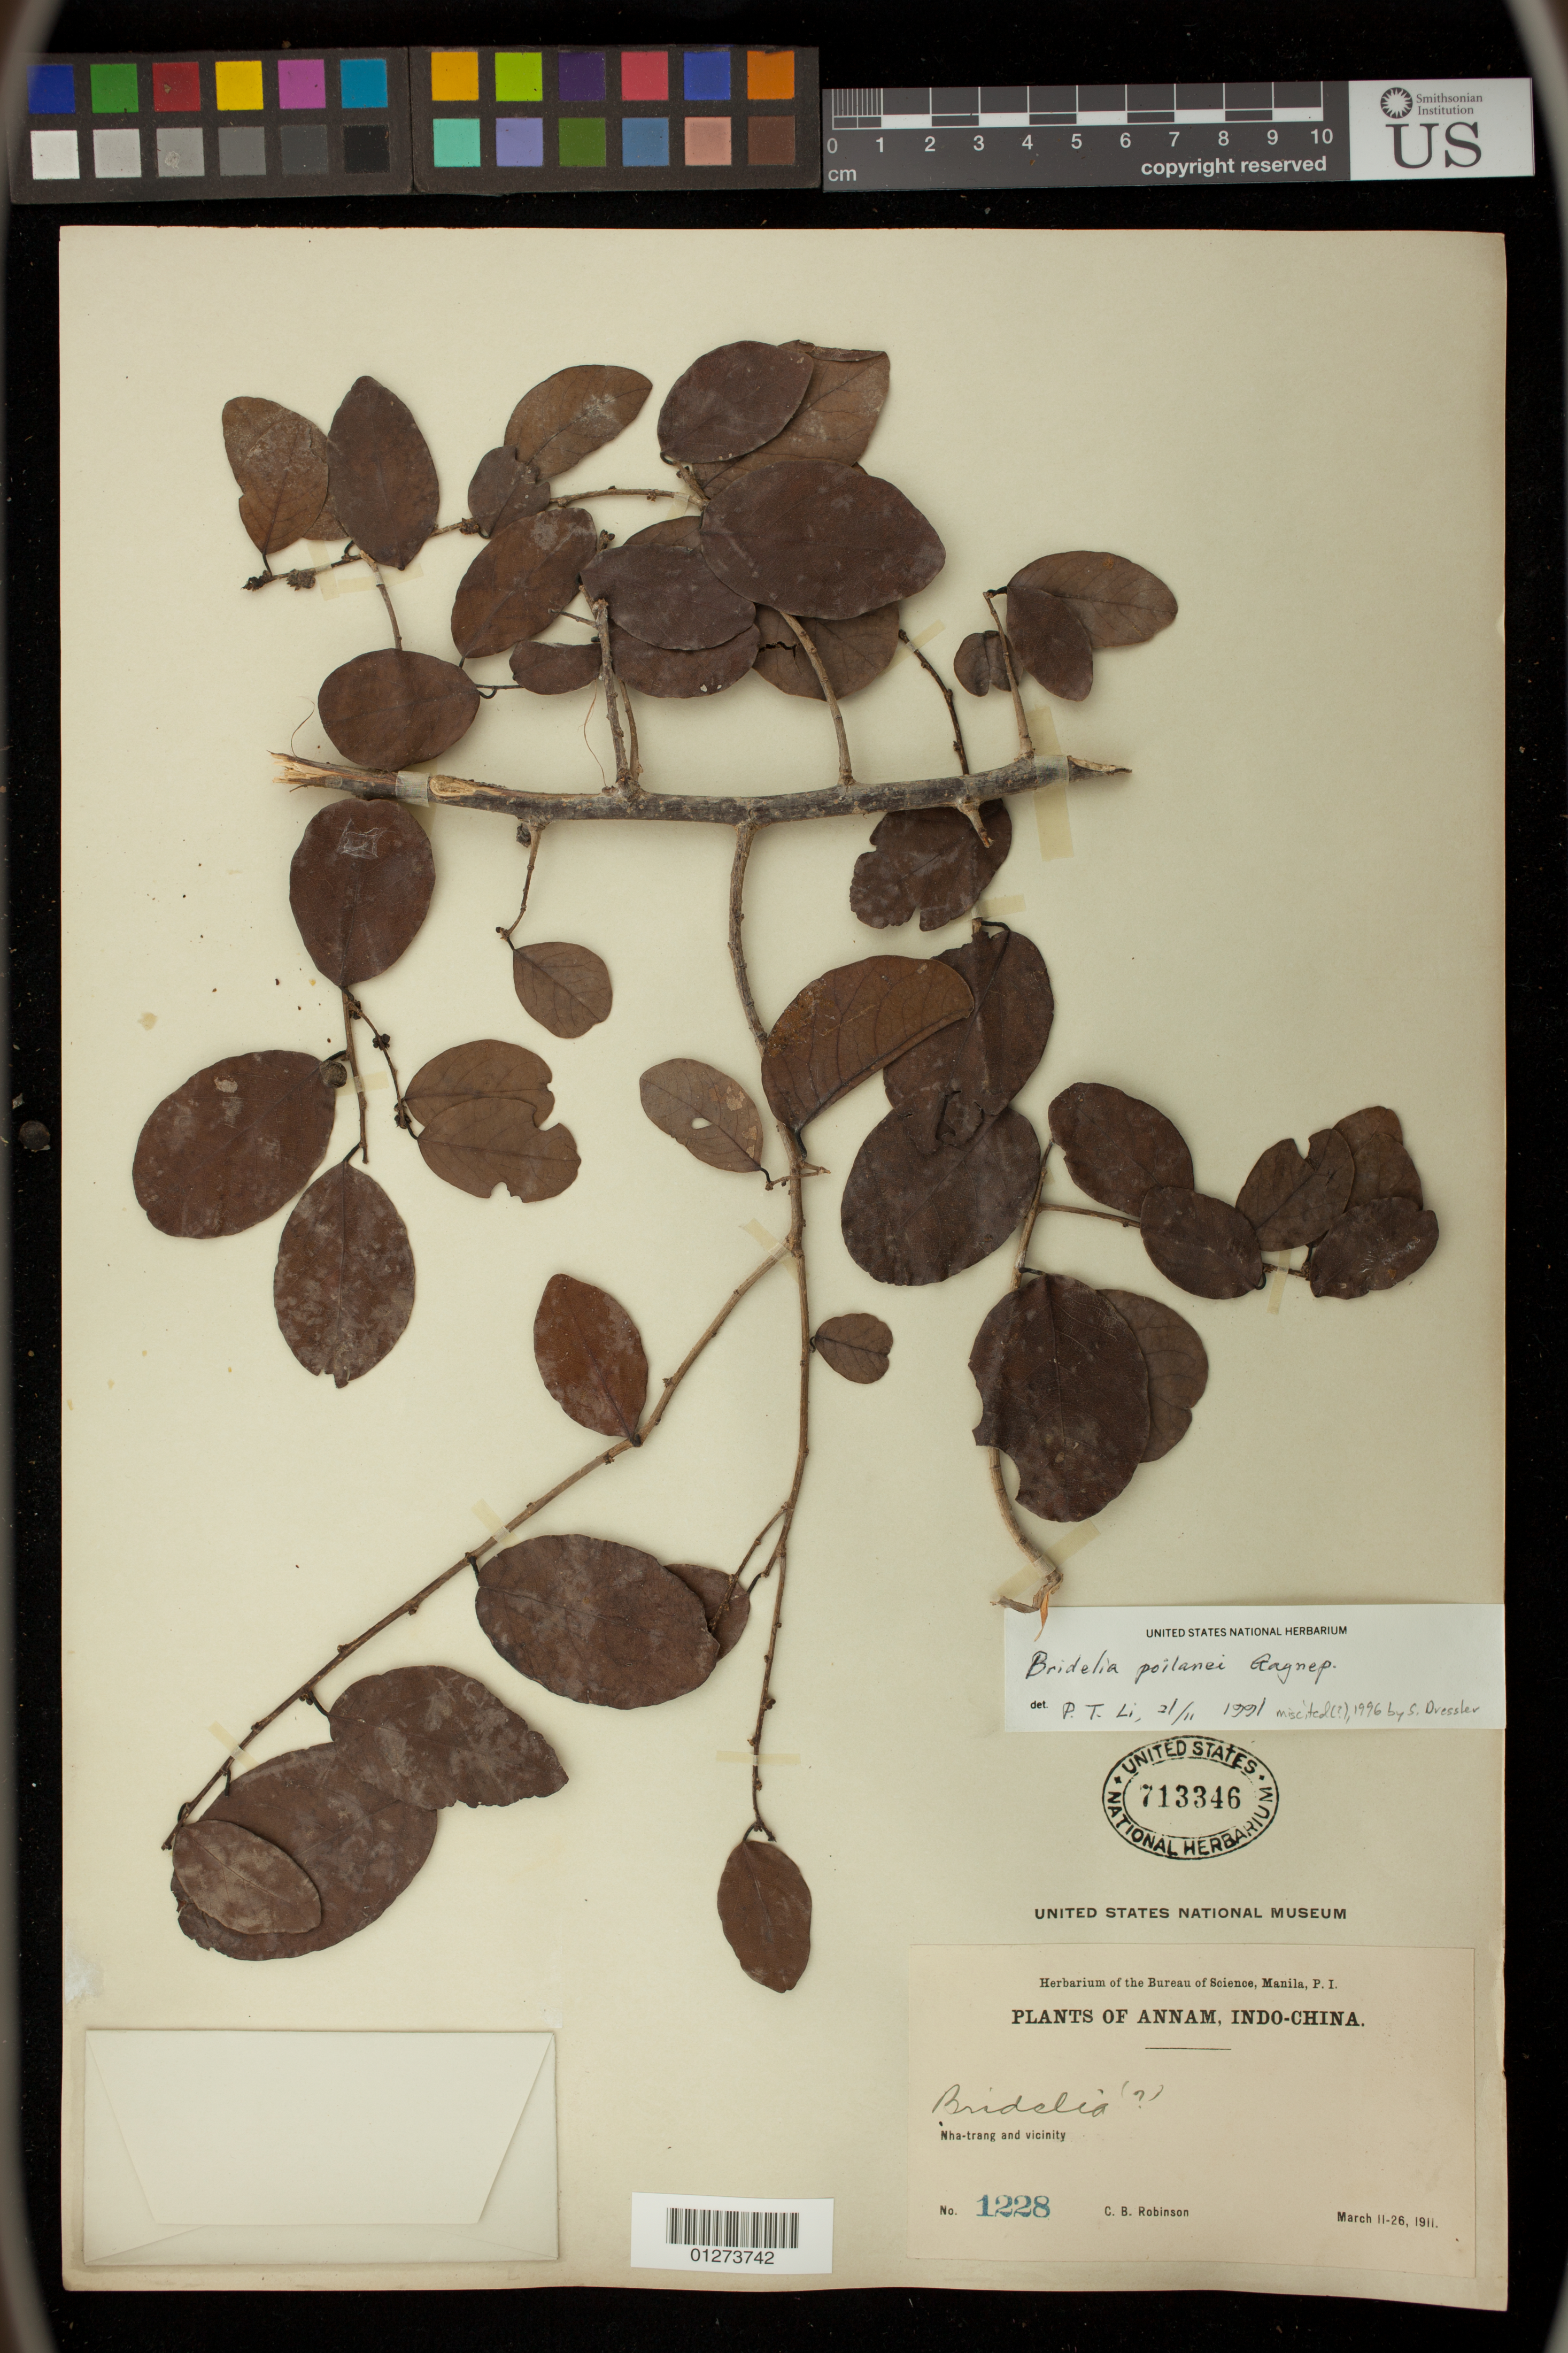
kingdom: Plantae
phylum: Tracheophyta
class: Magnoliopsida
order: Malpighiales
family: Phyllanthaceae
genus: Bridelia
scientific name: Bridelia poilanei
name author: Gagnep.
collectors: C. Robinson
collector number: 1228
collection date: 1911-03-11/1911-03-26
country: Vietnam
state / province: Khanh Hoa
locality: Nha-Trang and vicinity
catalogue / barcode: US 713346